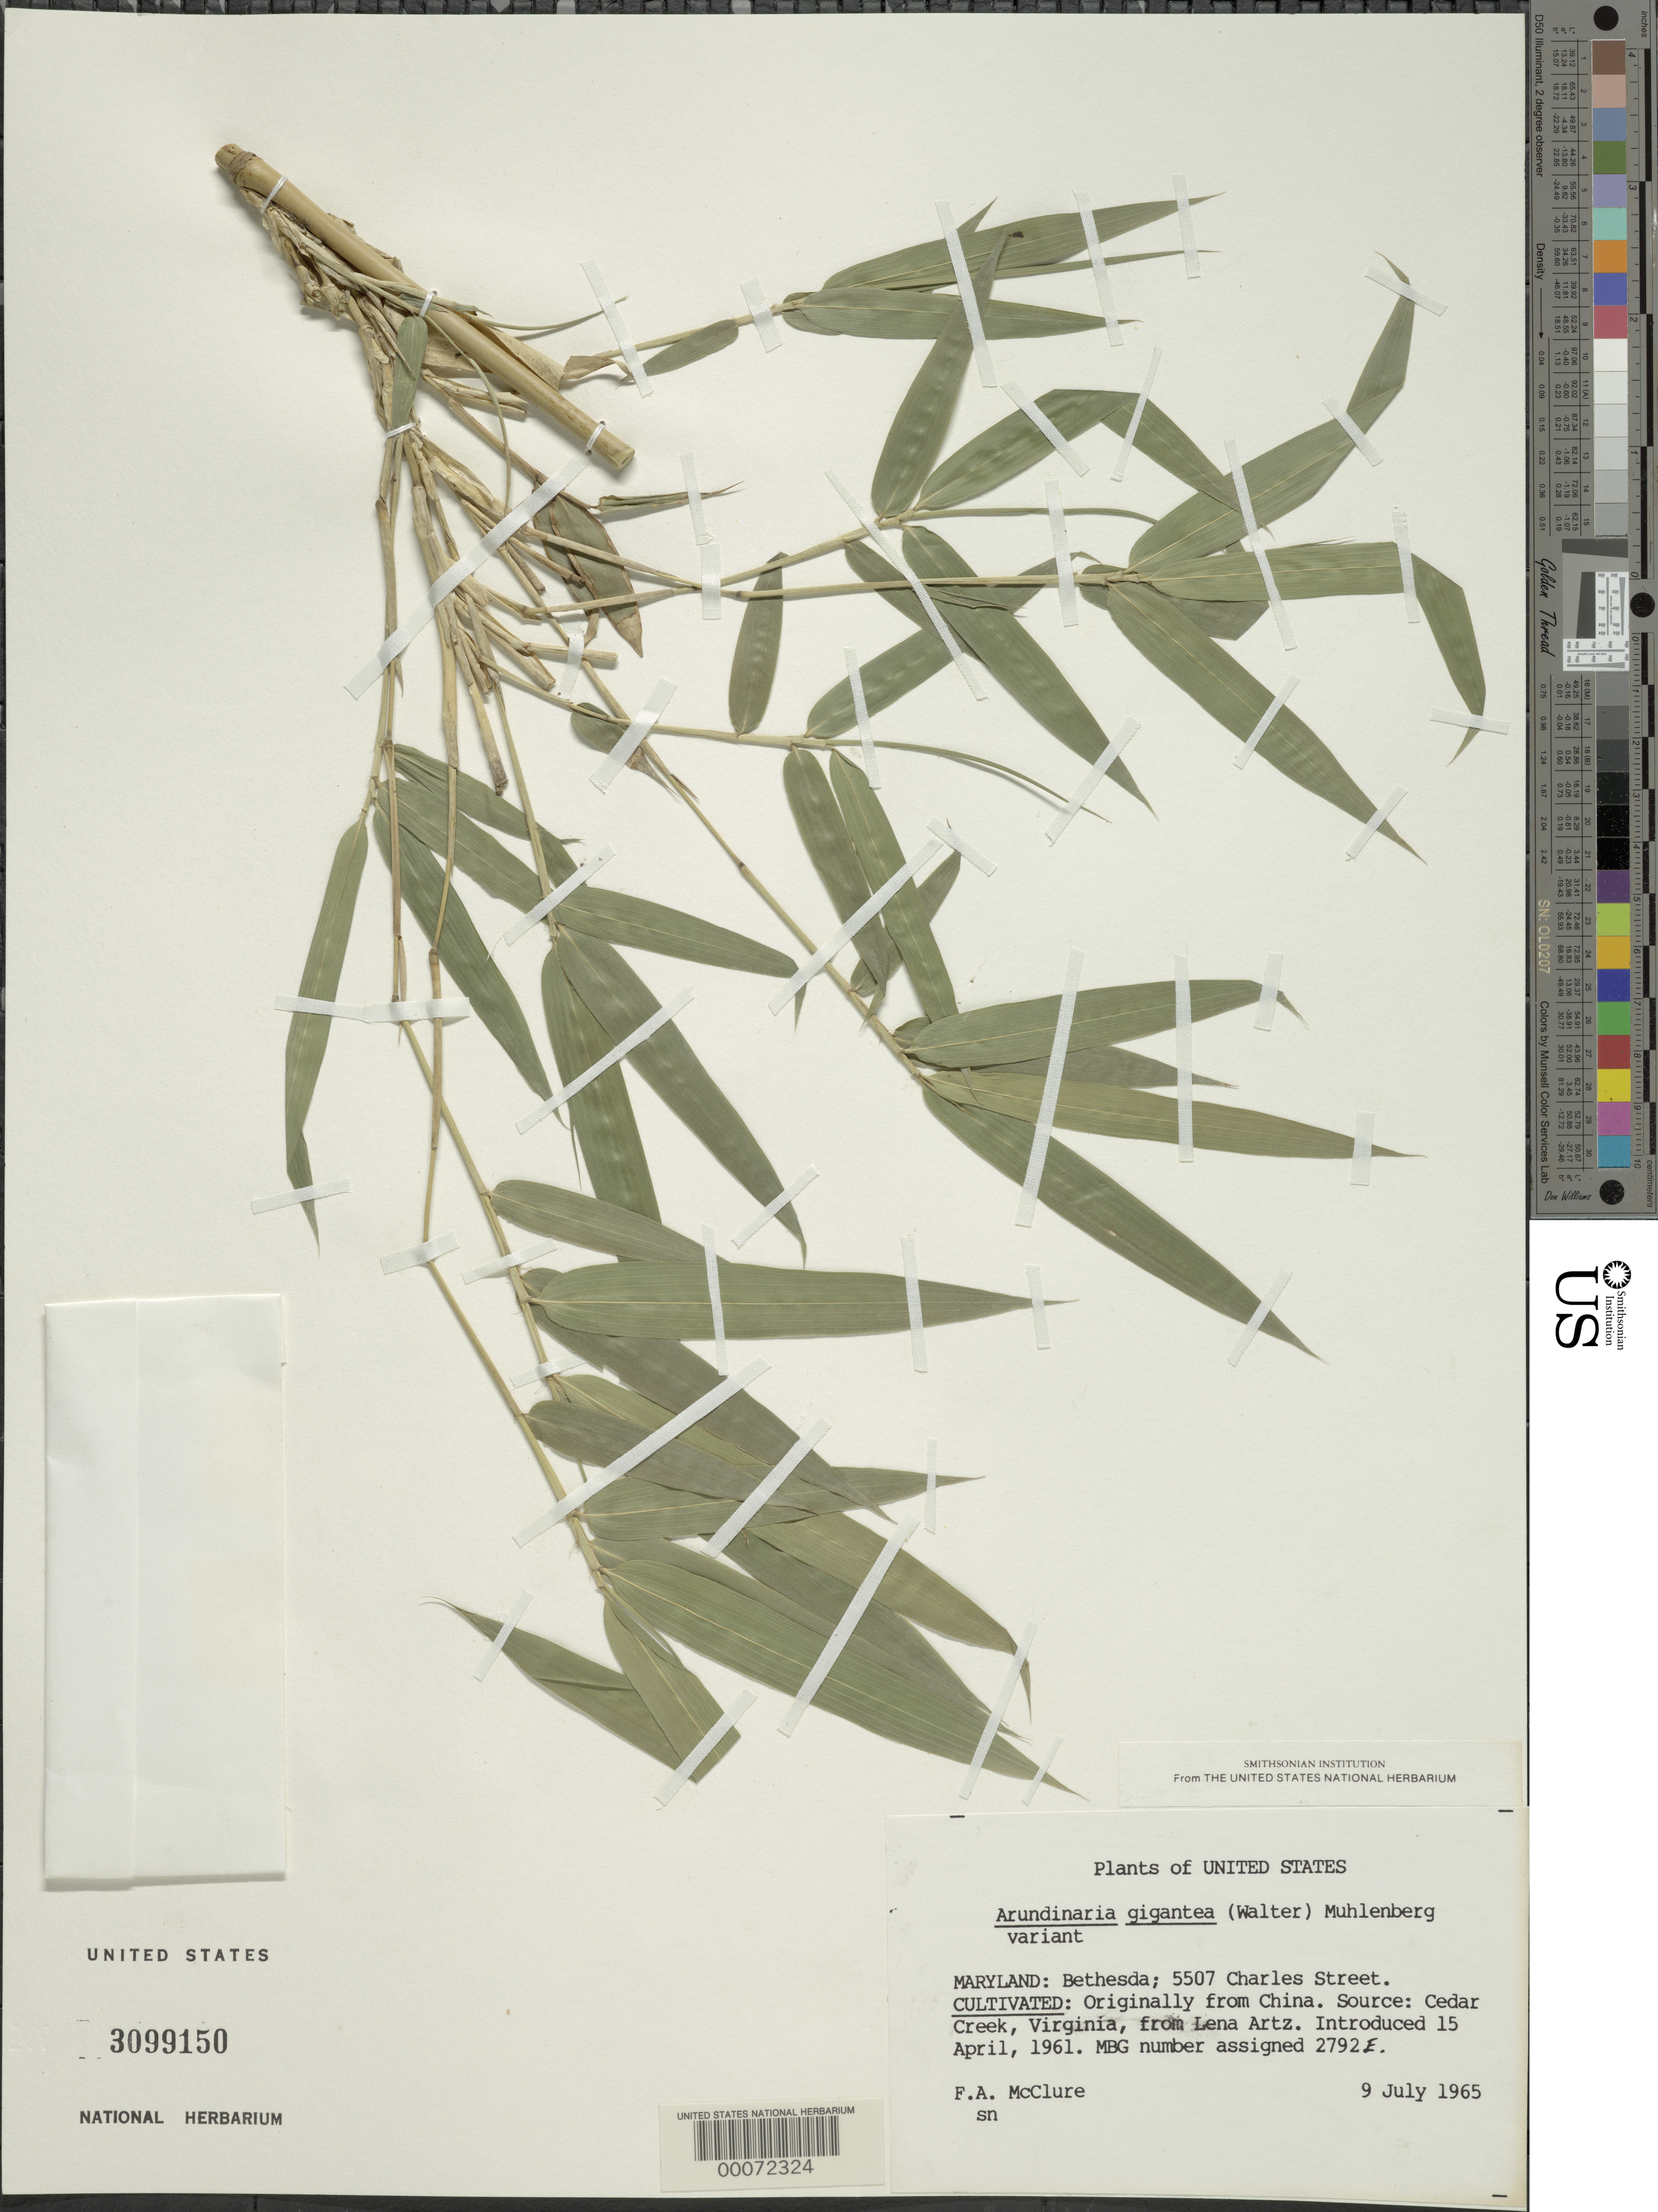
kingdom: Plantae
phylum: Tracheophyta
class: Liliopsida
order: Poales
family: Poaceae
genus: Arundinaria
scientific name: Arundinaria gigantea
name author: (Walter) Muhl.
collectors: F. A. McClure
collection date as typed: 09 Jul 1965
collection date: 1965-07-09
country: United States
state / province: Maryland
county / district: Montgomery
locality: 5507 Charles Street, Bethesda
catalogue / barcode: US 3099150